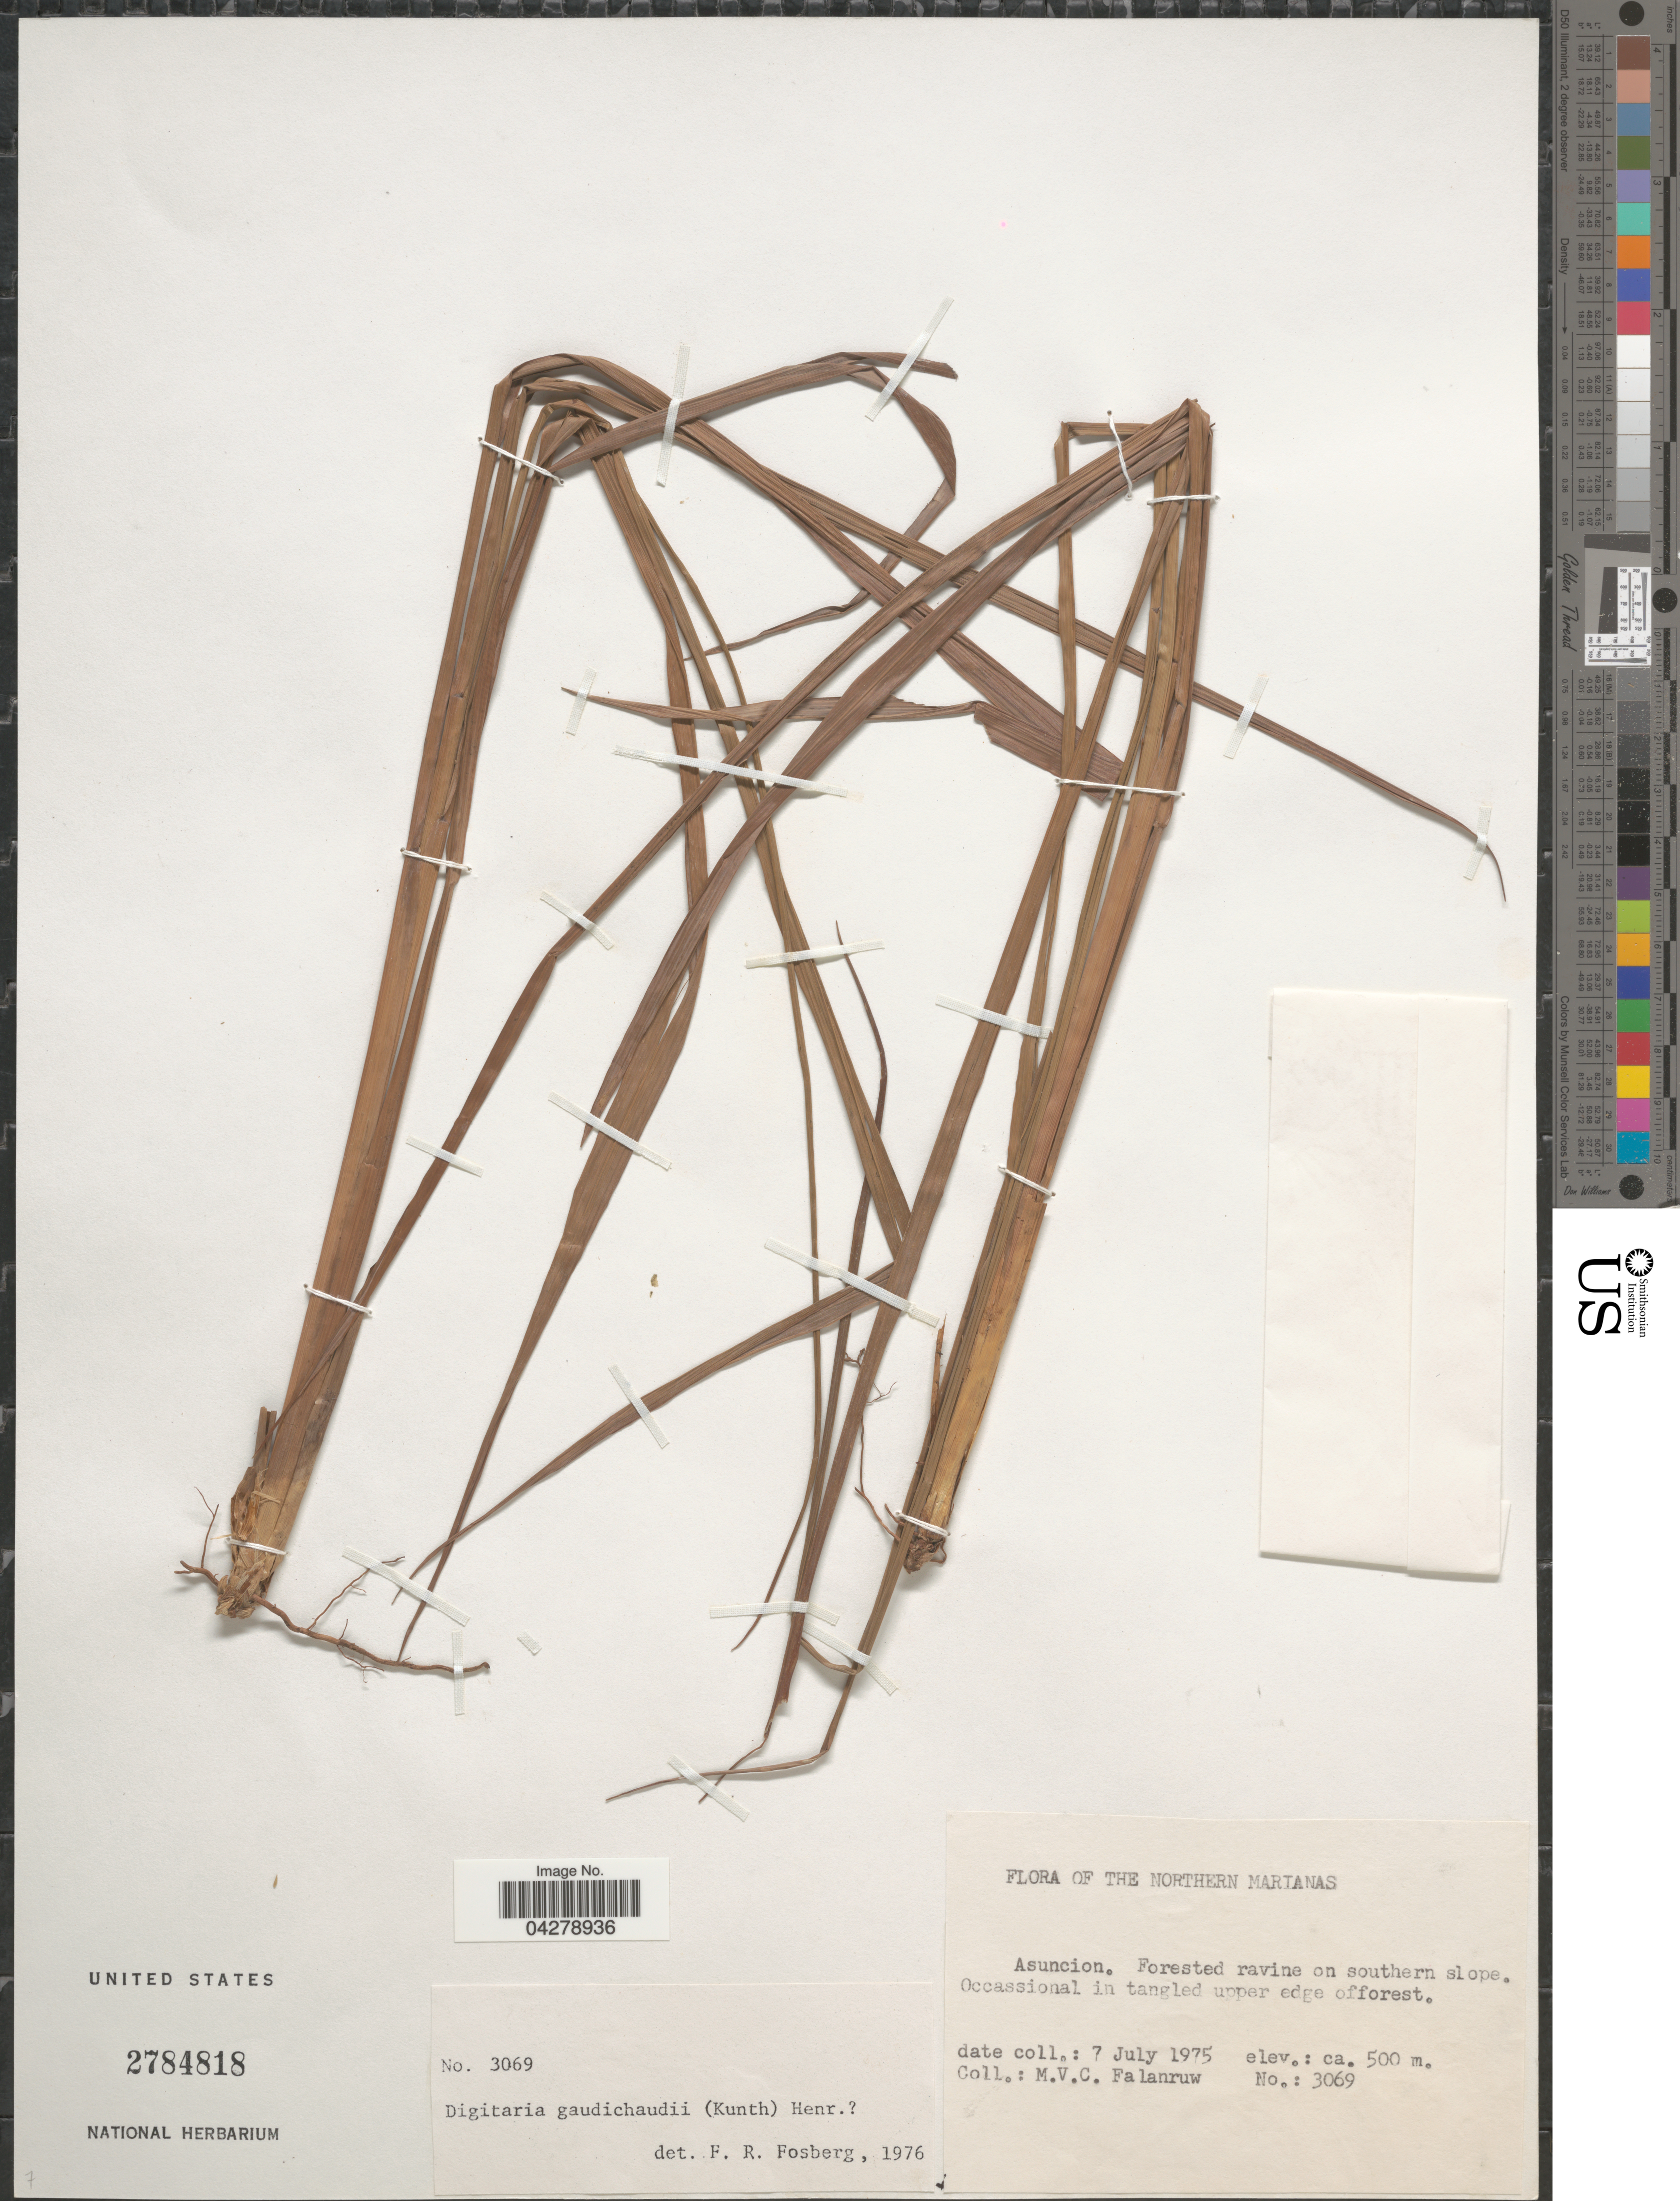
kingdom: Plantae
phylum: Tracheophyta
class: Liliopsida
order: Poales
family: Poaceae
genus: Digitaria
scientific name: Digitaria gaudichaudii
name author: (Kunth) Ham.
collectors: M. V. Falanruw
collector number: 3069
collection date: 1975-07-07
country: Northern Mariana Islands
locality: The Northern Marianas. Asuncion. Forested ravine on southern slope. Occasional in tangled upper edge offorest.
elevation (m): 500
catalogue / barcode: US 2784818